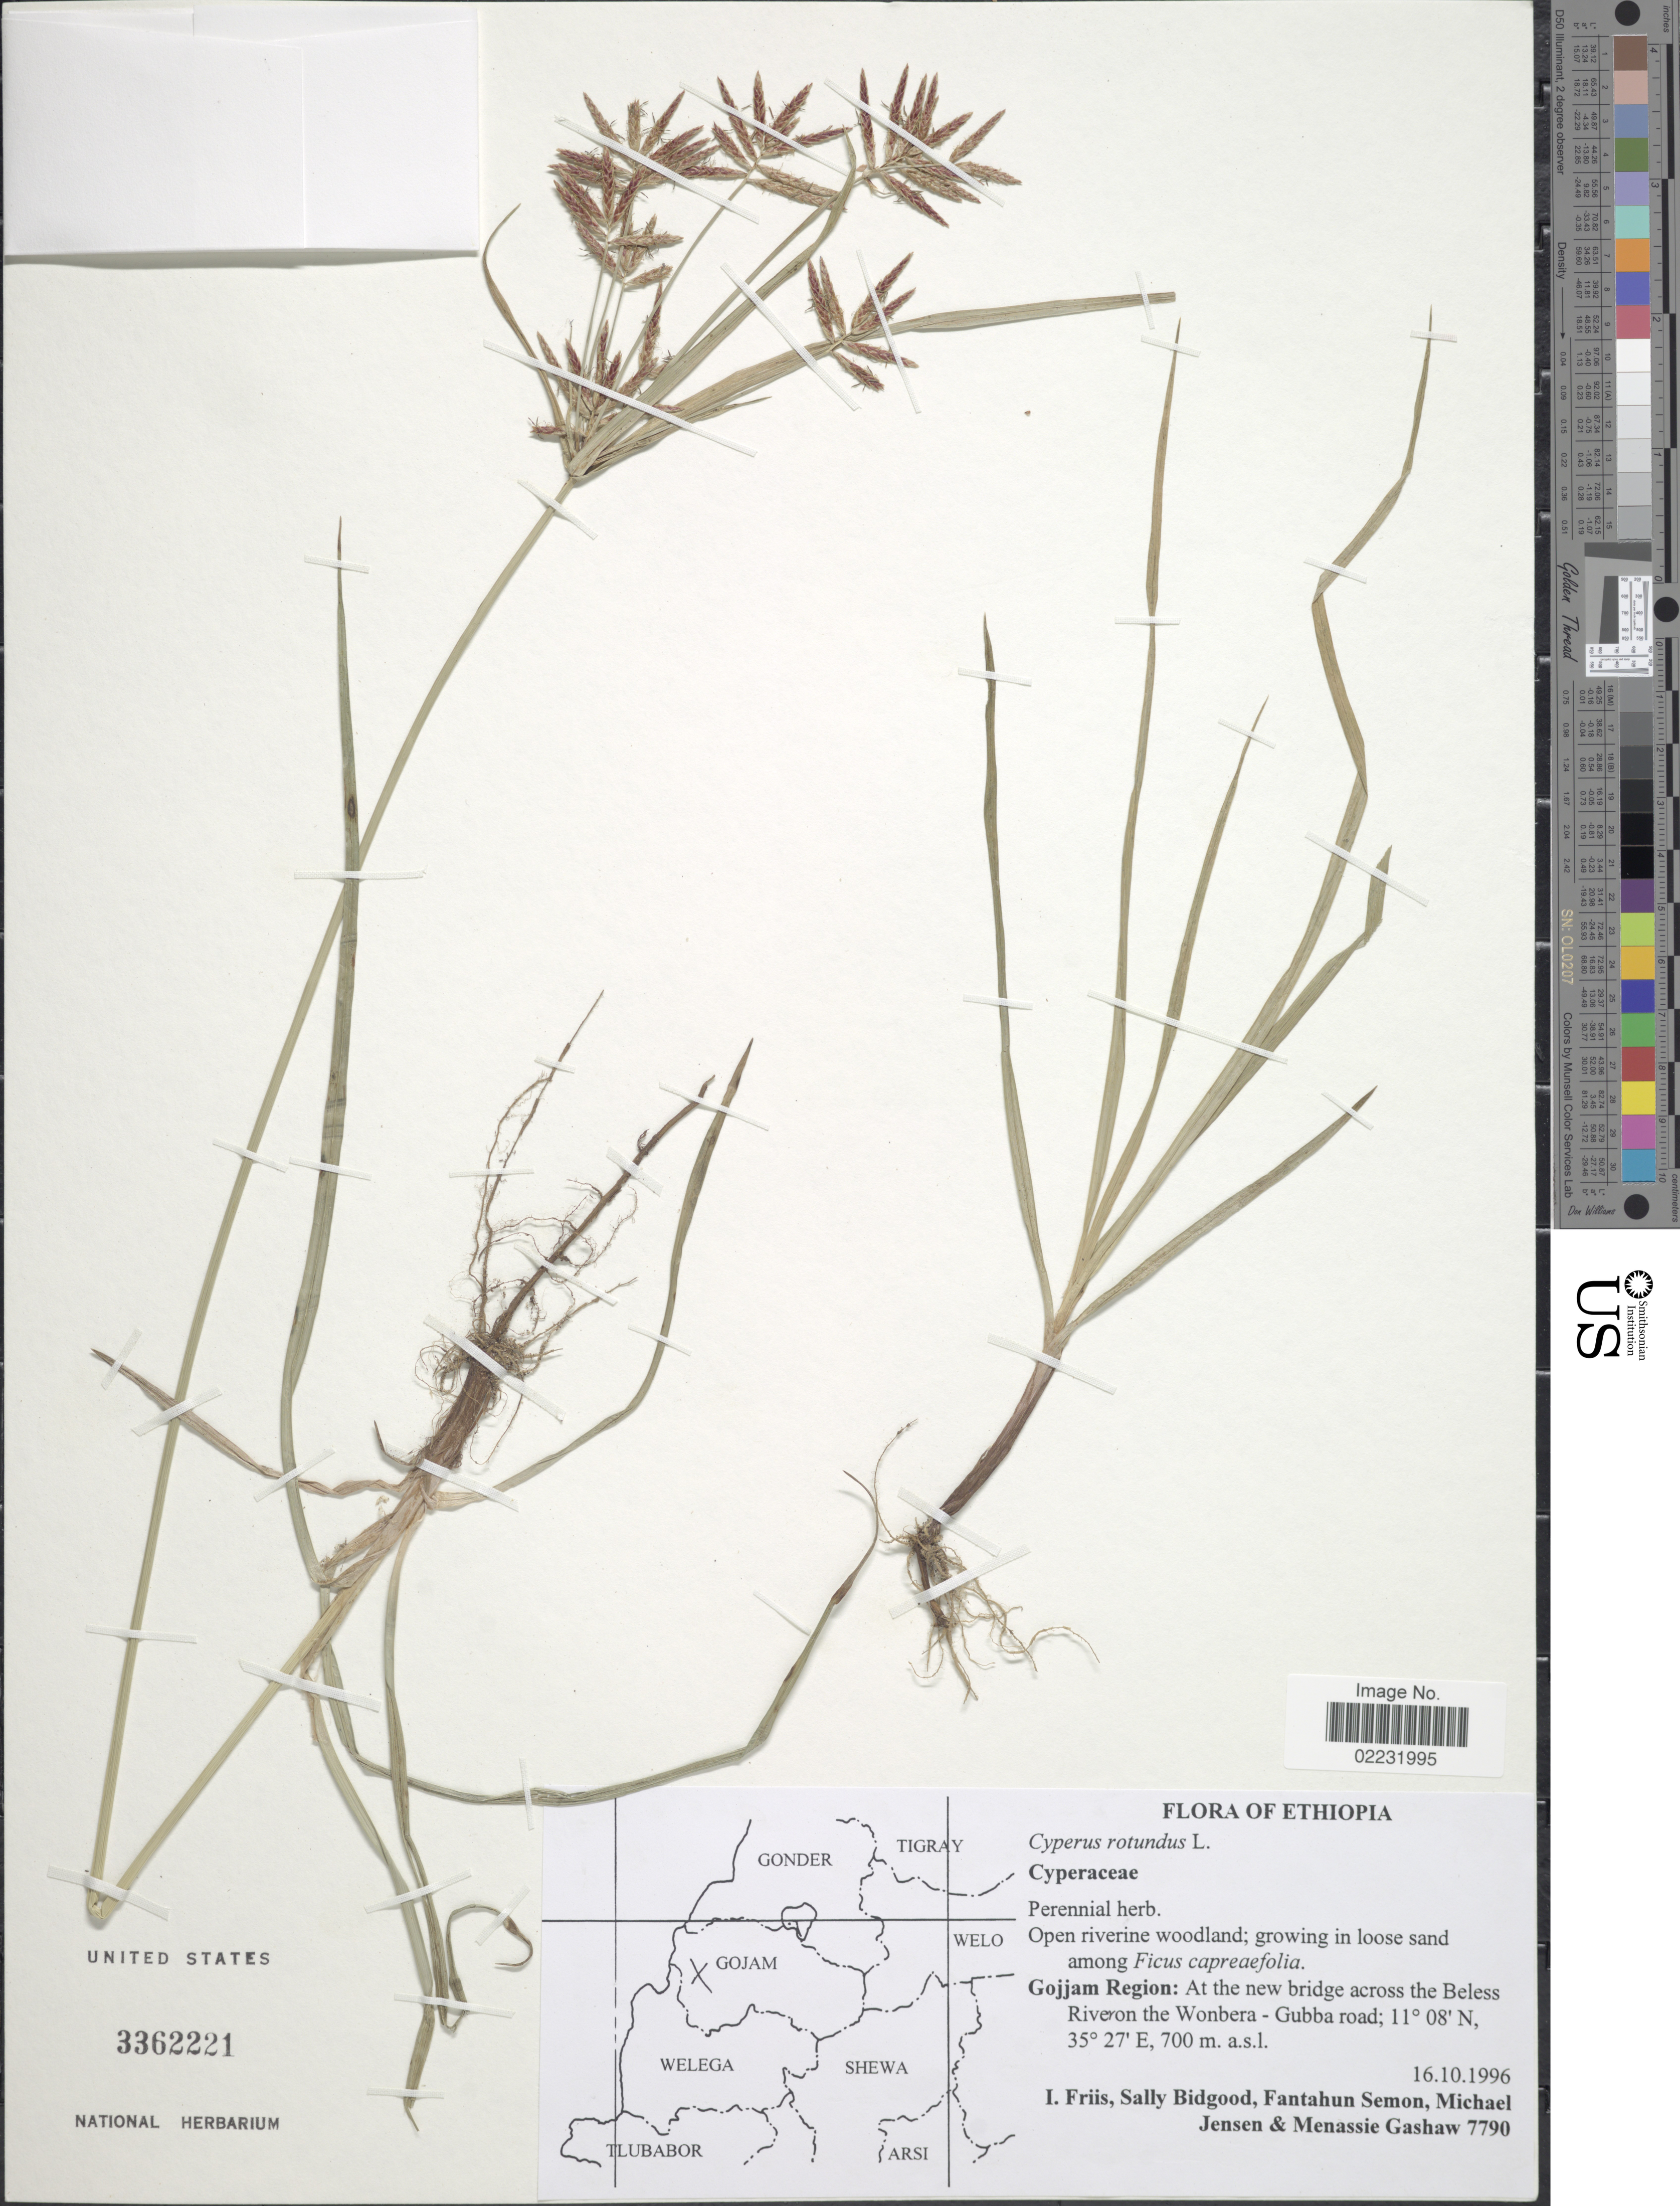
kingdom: Plantae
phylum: Tracheophyta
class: Liliopsida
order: Poales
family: Cyperaceae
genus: Cyperus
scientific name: Cyperus rotundus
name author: L.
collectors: I. Friis, S. Bidgood, F. Semon, M. Jensen & M. Gashaw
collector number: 7790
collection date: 1996-10-16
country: Ethiopia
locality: Open riverine woodland, Gojjam Region: at the new bridge across the Beless River on the Wonbera- Gubba road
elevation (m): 700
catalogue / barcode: US 3362221